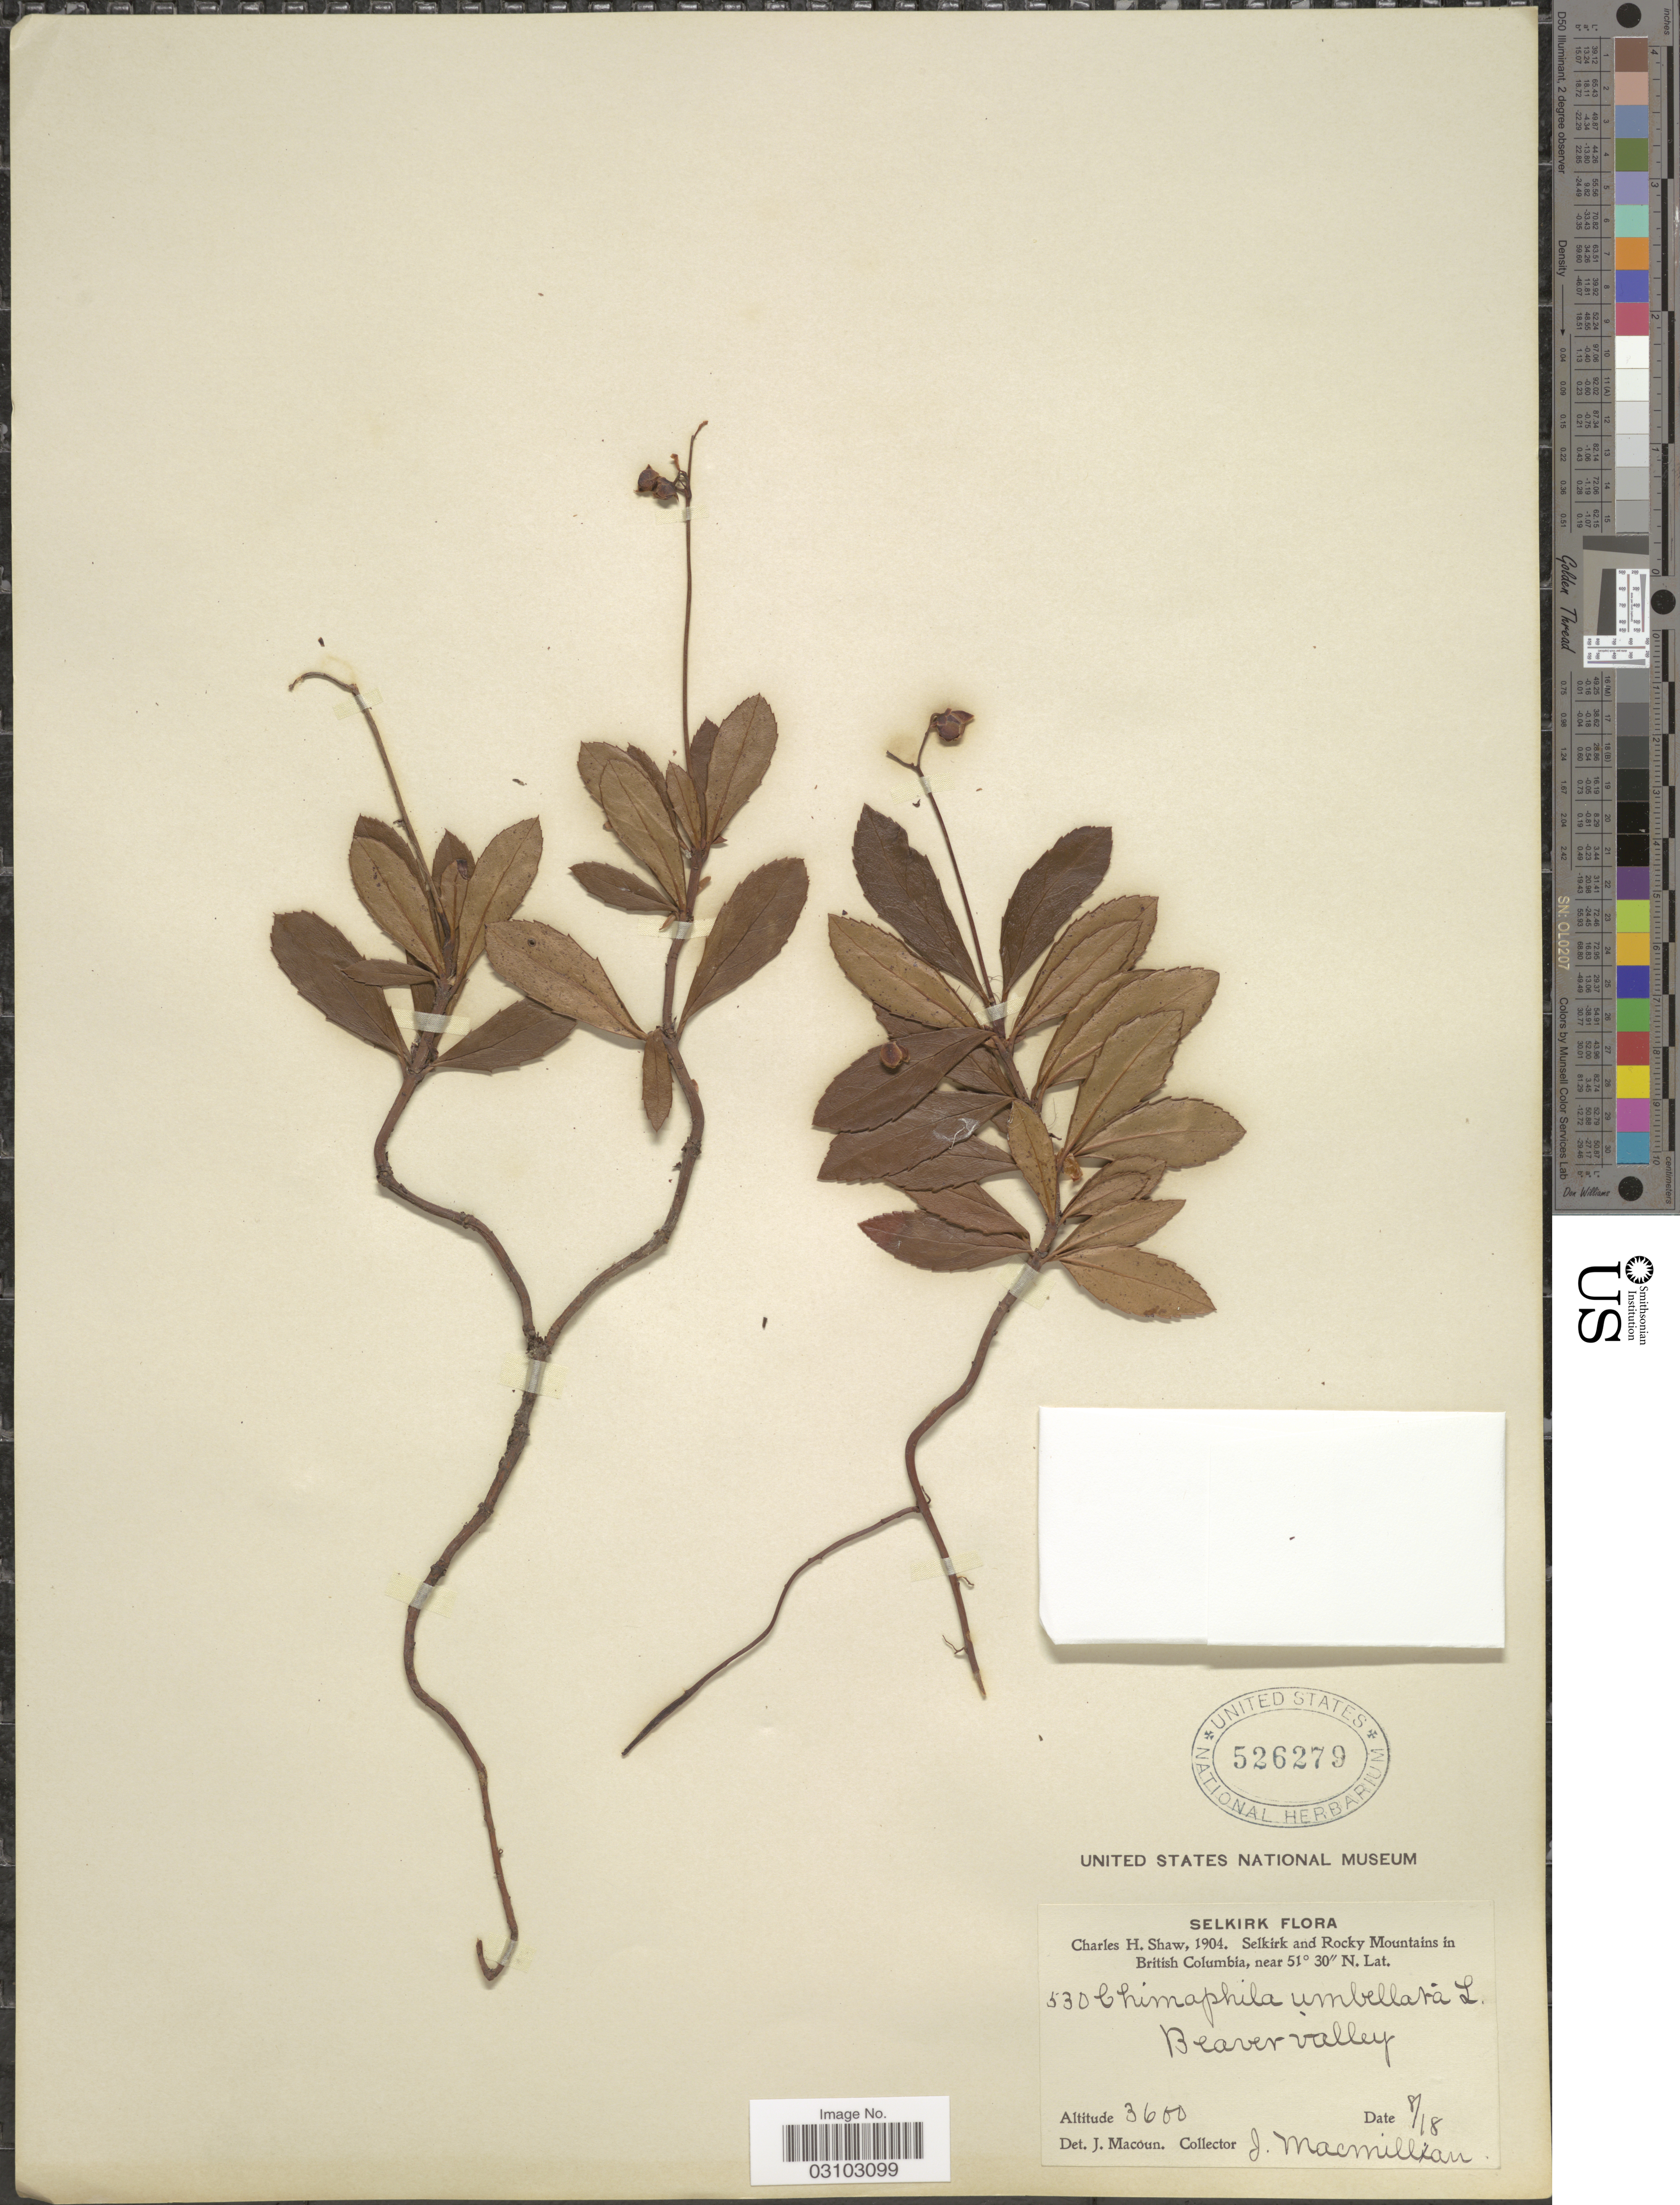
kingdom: Plantae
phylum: Tracheophyta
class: Magnoliopsida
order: Ericales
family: Ericaceae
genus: Chimaphila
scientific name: Chimaphila umbellata var. occidentalis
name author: (Rydb.) S.F. Blake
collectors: J. Macmillan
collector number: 530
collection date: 1904-08-18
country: Canada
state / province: British Columbia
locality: Selkirk and Rocky Mountains in British Colombia. Beaver valley.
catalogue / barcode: US 526279